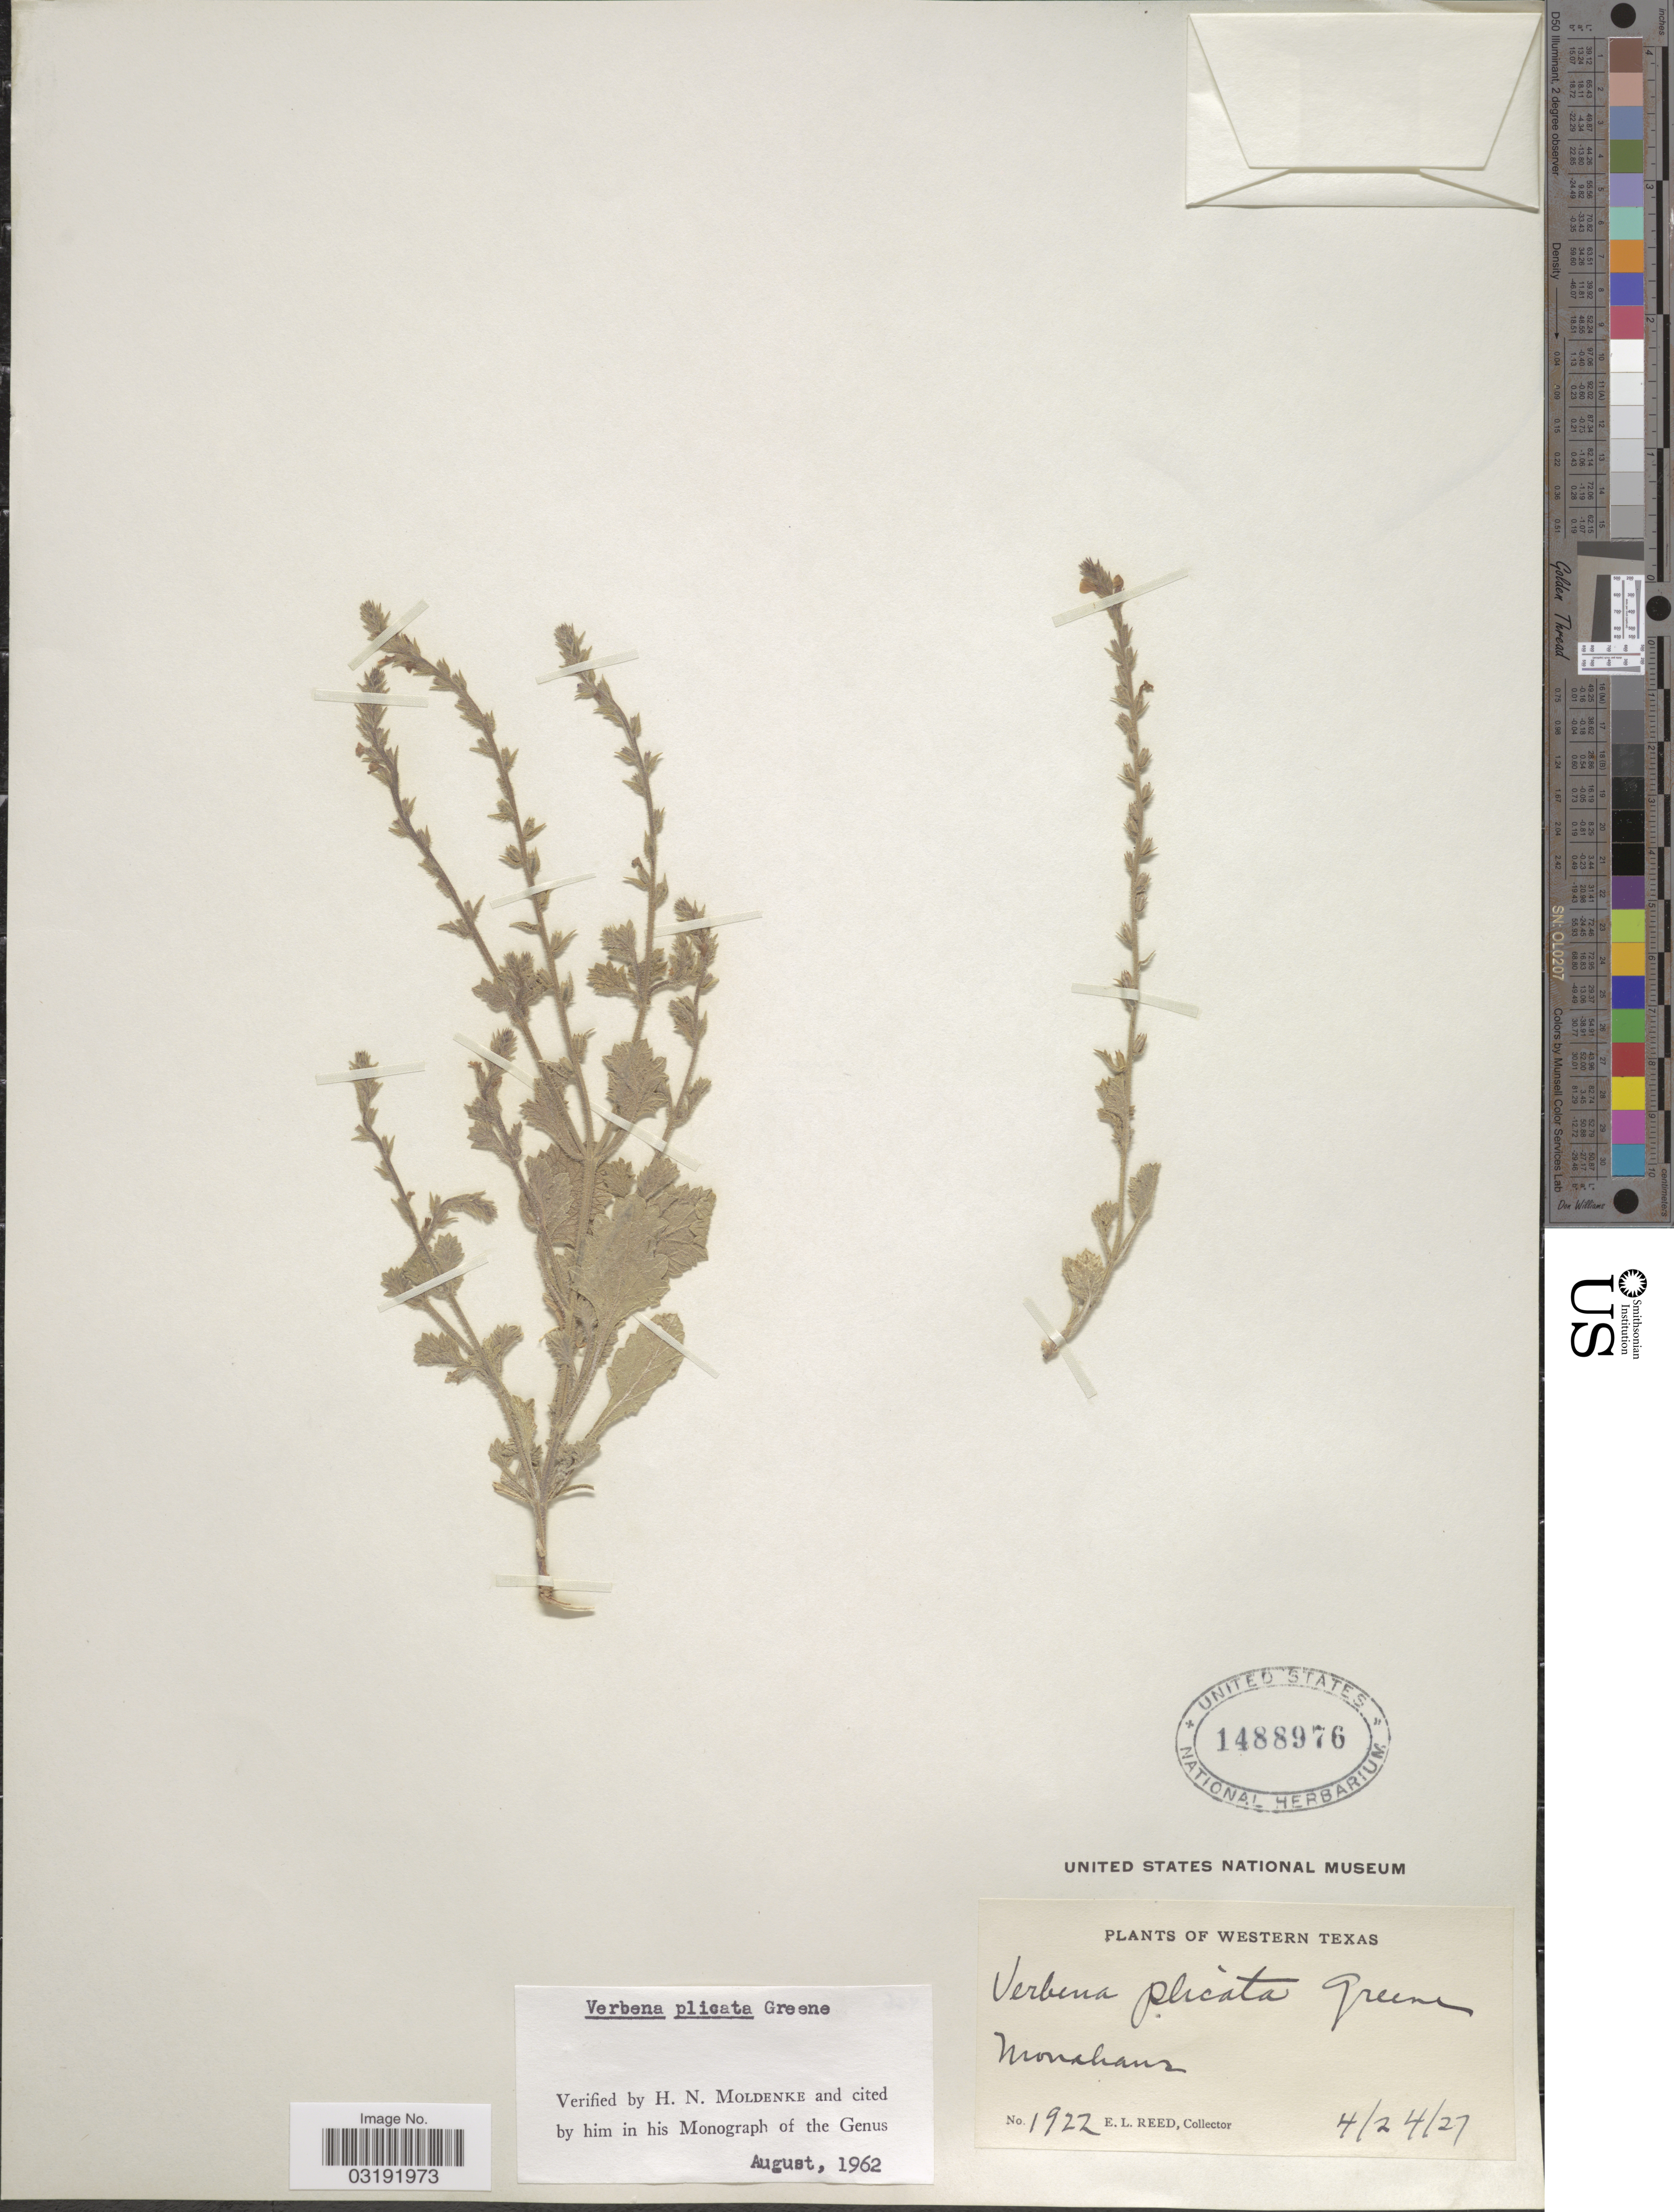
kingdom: Plantae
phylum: Tracheophyta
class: Magnoliopsida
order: Lamiales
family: Verbenaceae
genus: Verbena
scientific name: Verbena plicata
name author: Greene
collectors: E. Reed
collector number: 1922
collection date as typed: Transcribed d/m/y: 24/4/27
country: United States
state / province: Texas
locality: Western Texas. Monahans.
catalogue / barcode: US 1488976